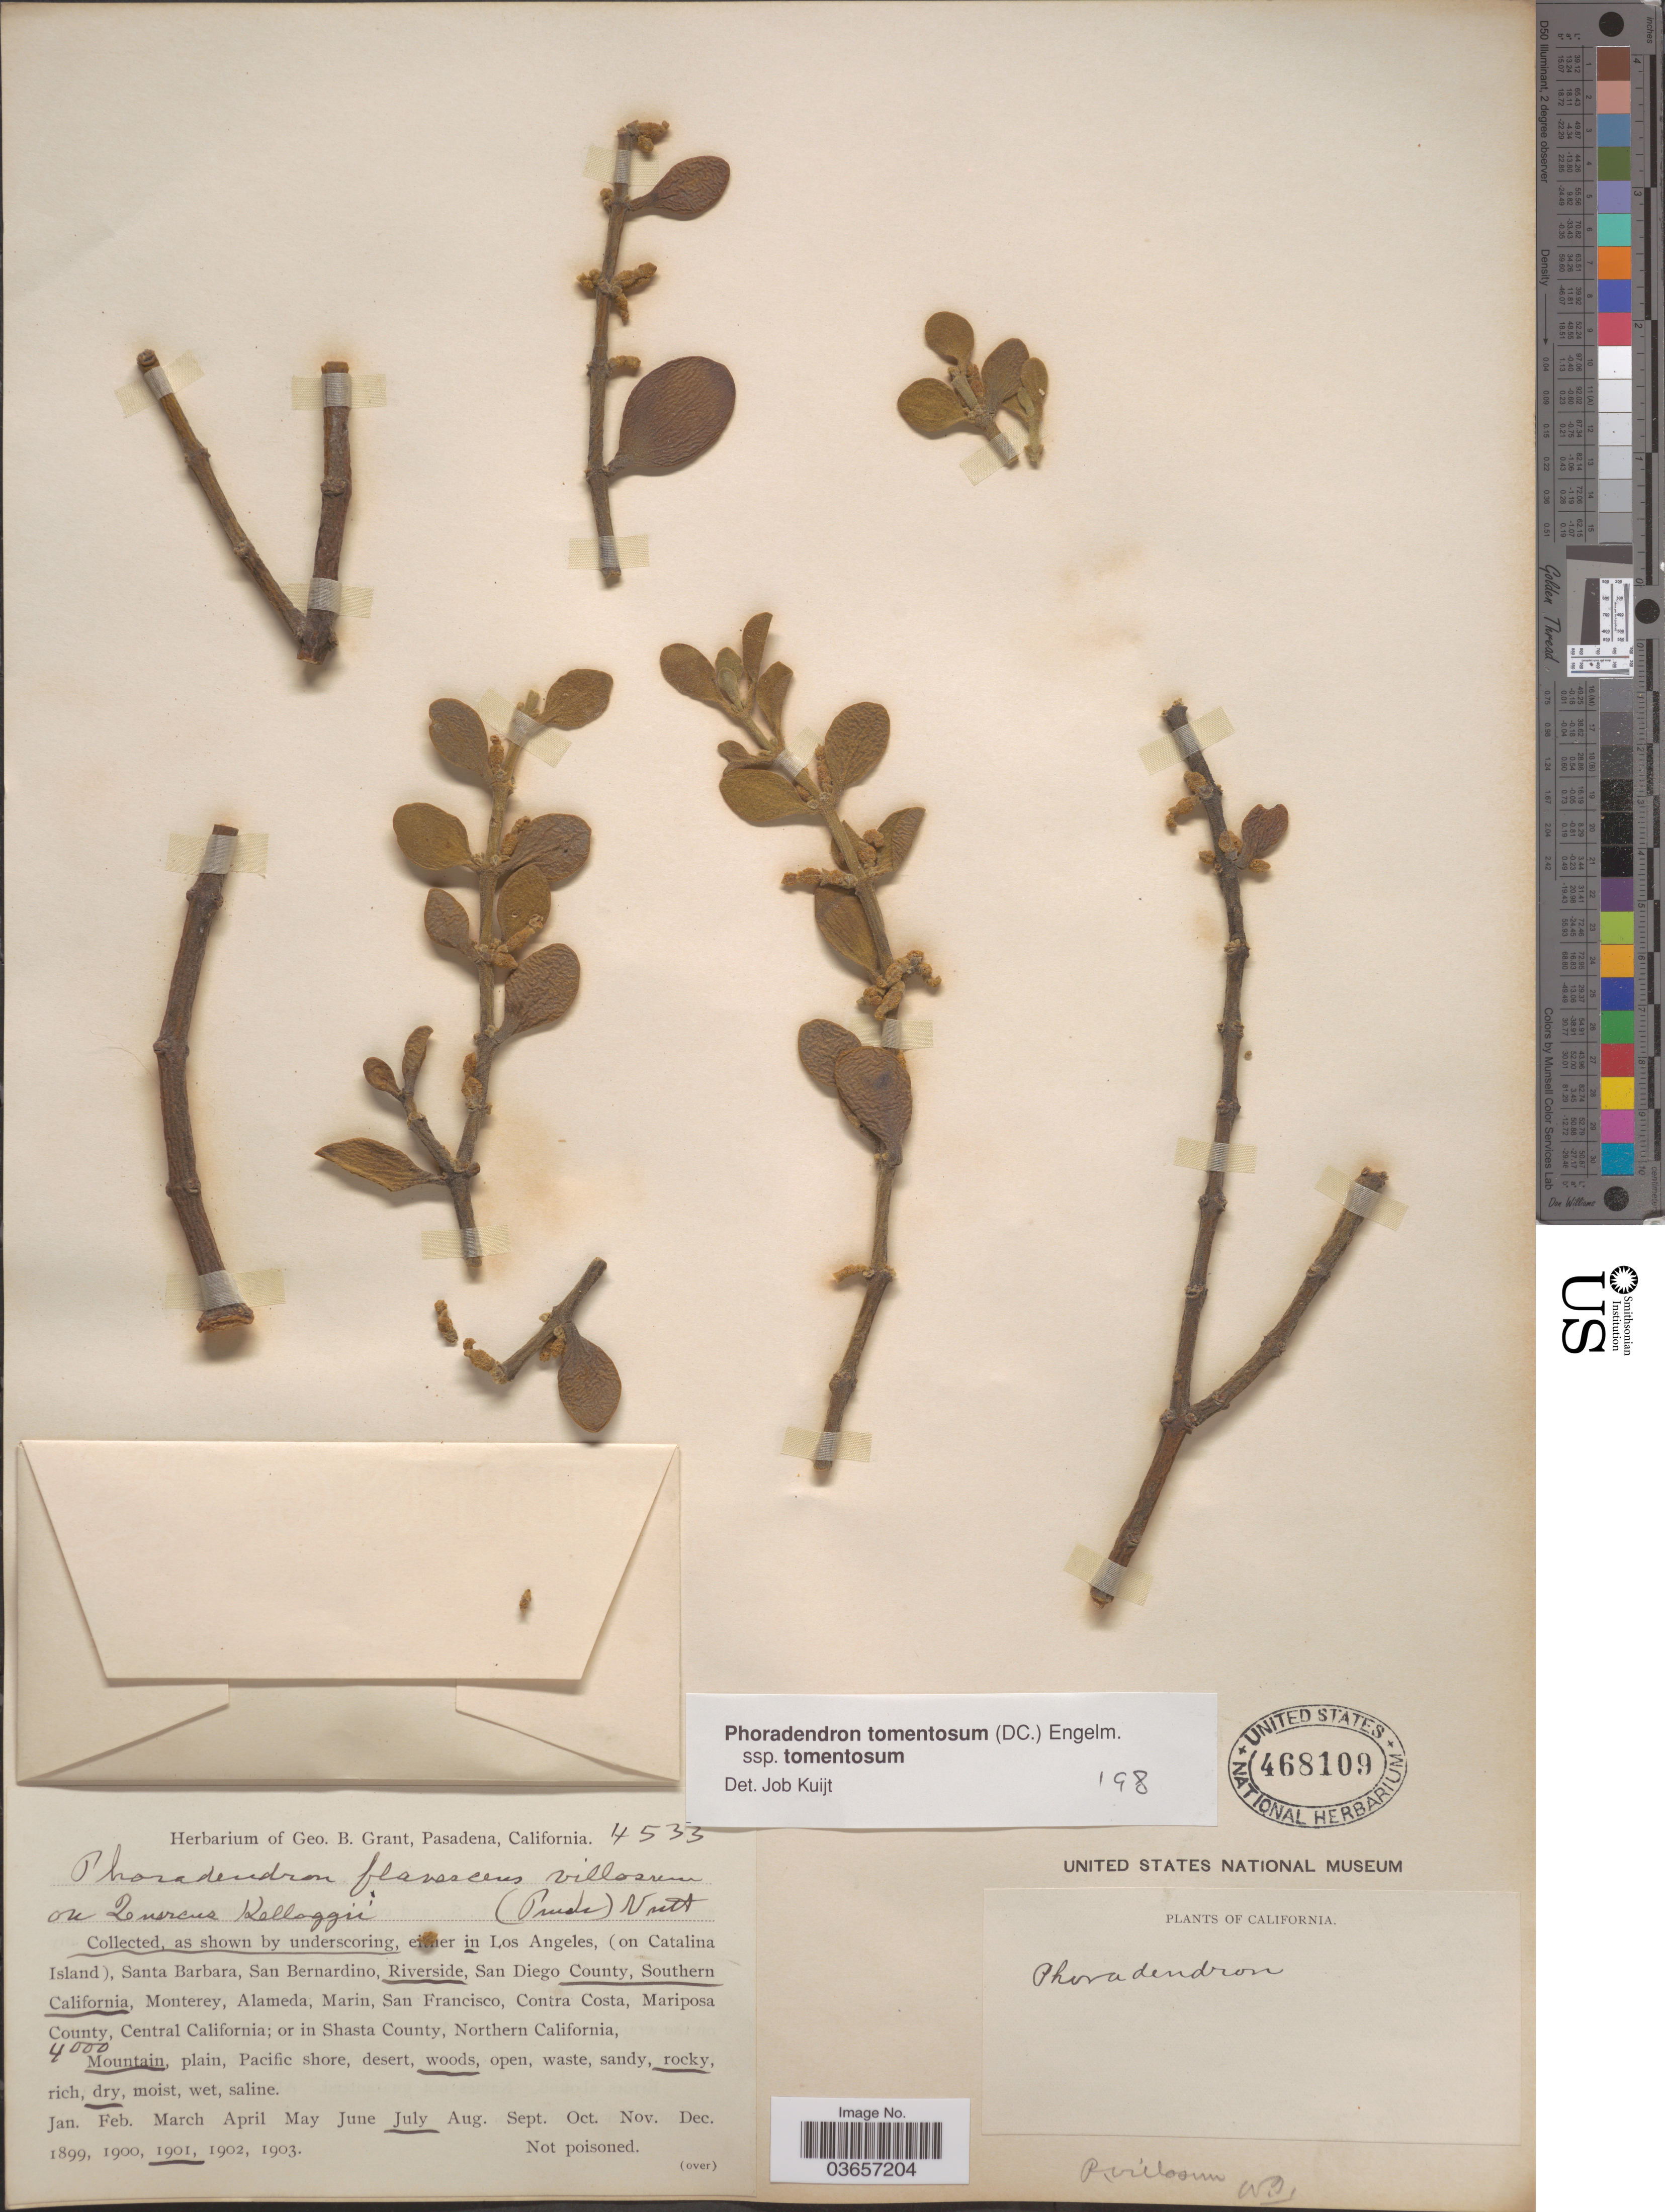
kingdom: Plantae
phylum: Tracheophyta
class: Magnoliopsida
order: Santalales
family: Viscaceae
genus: Phoradendron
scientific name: Phoradendron tomentosum subsp. tomentosum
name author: DC.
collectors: ex herb. Geo. B. Grant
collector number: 4533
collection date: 1901-07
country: United States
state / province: California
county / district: Riverside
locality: Riverside County, Southern California.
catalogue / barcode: US 468109